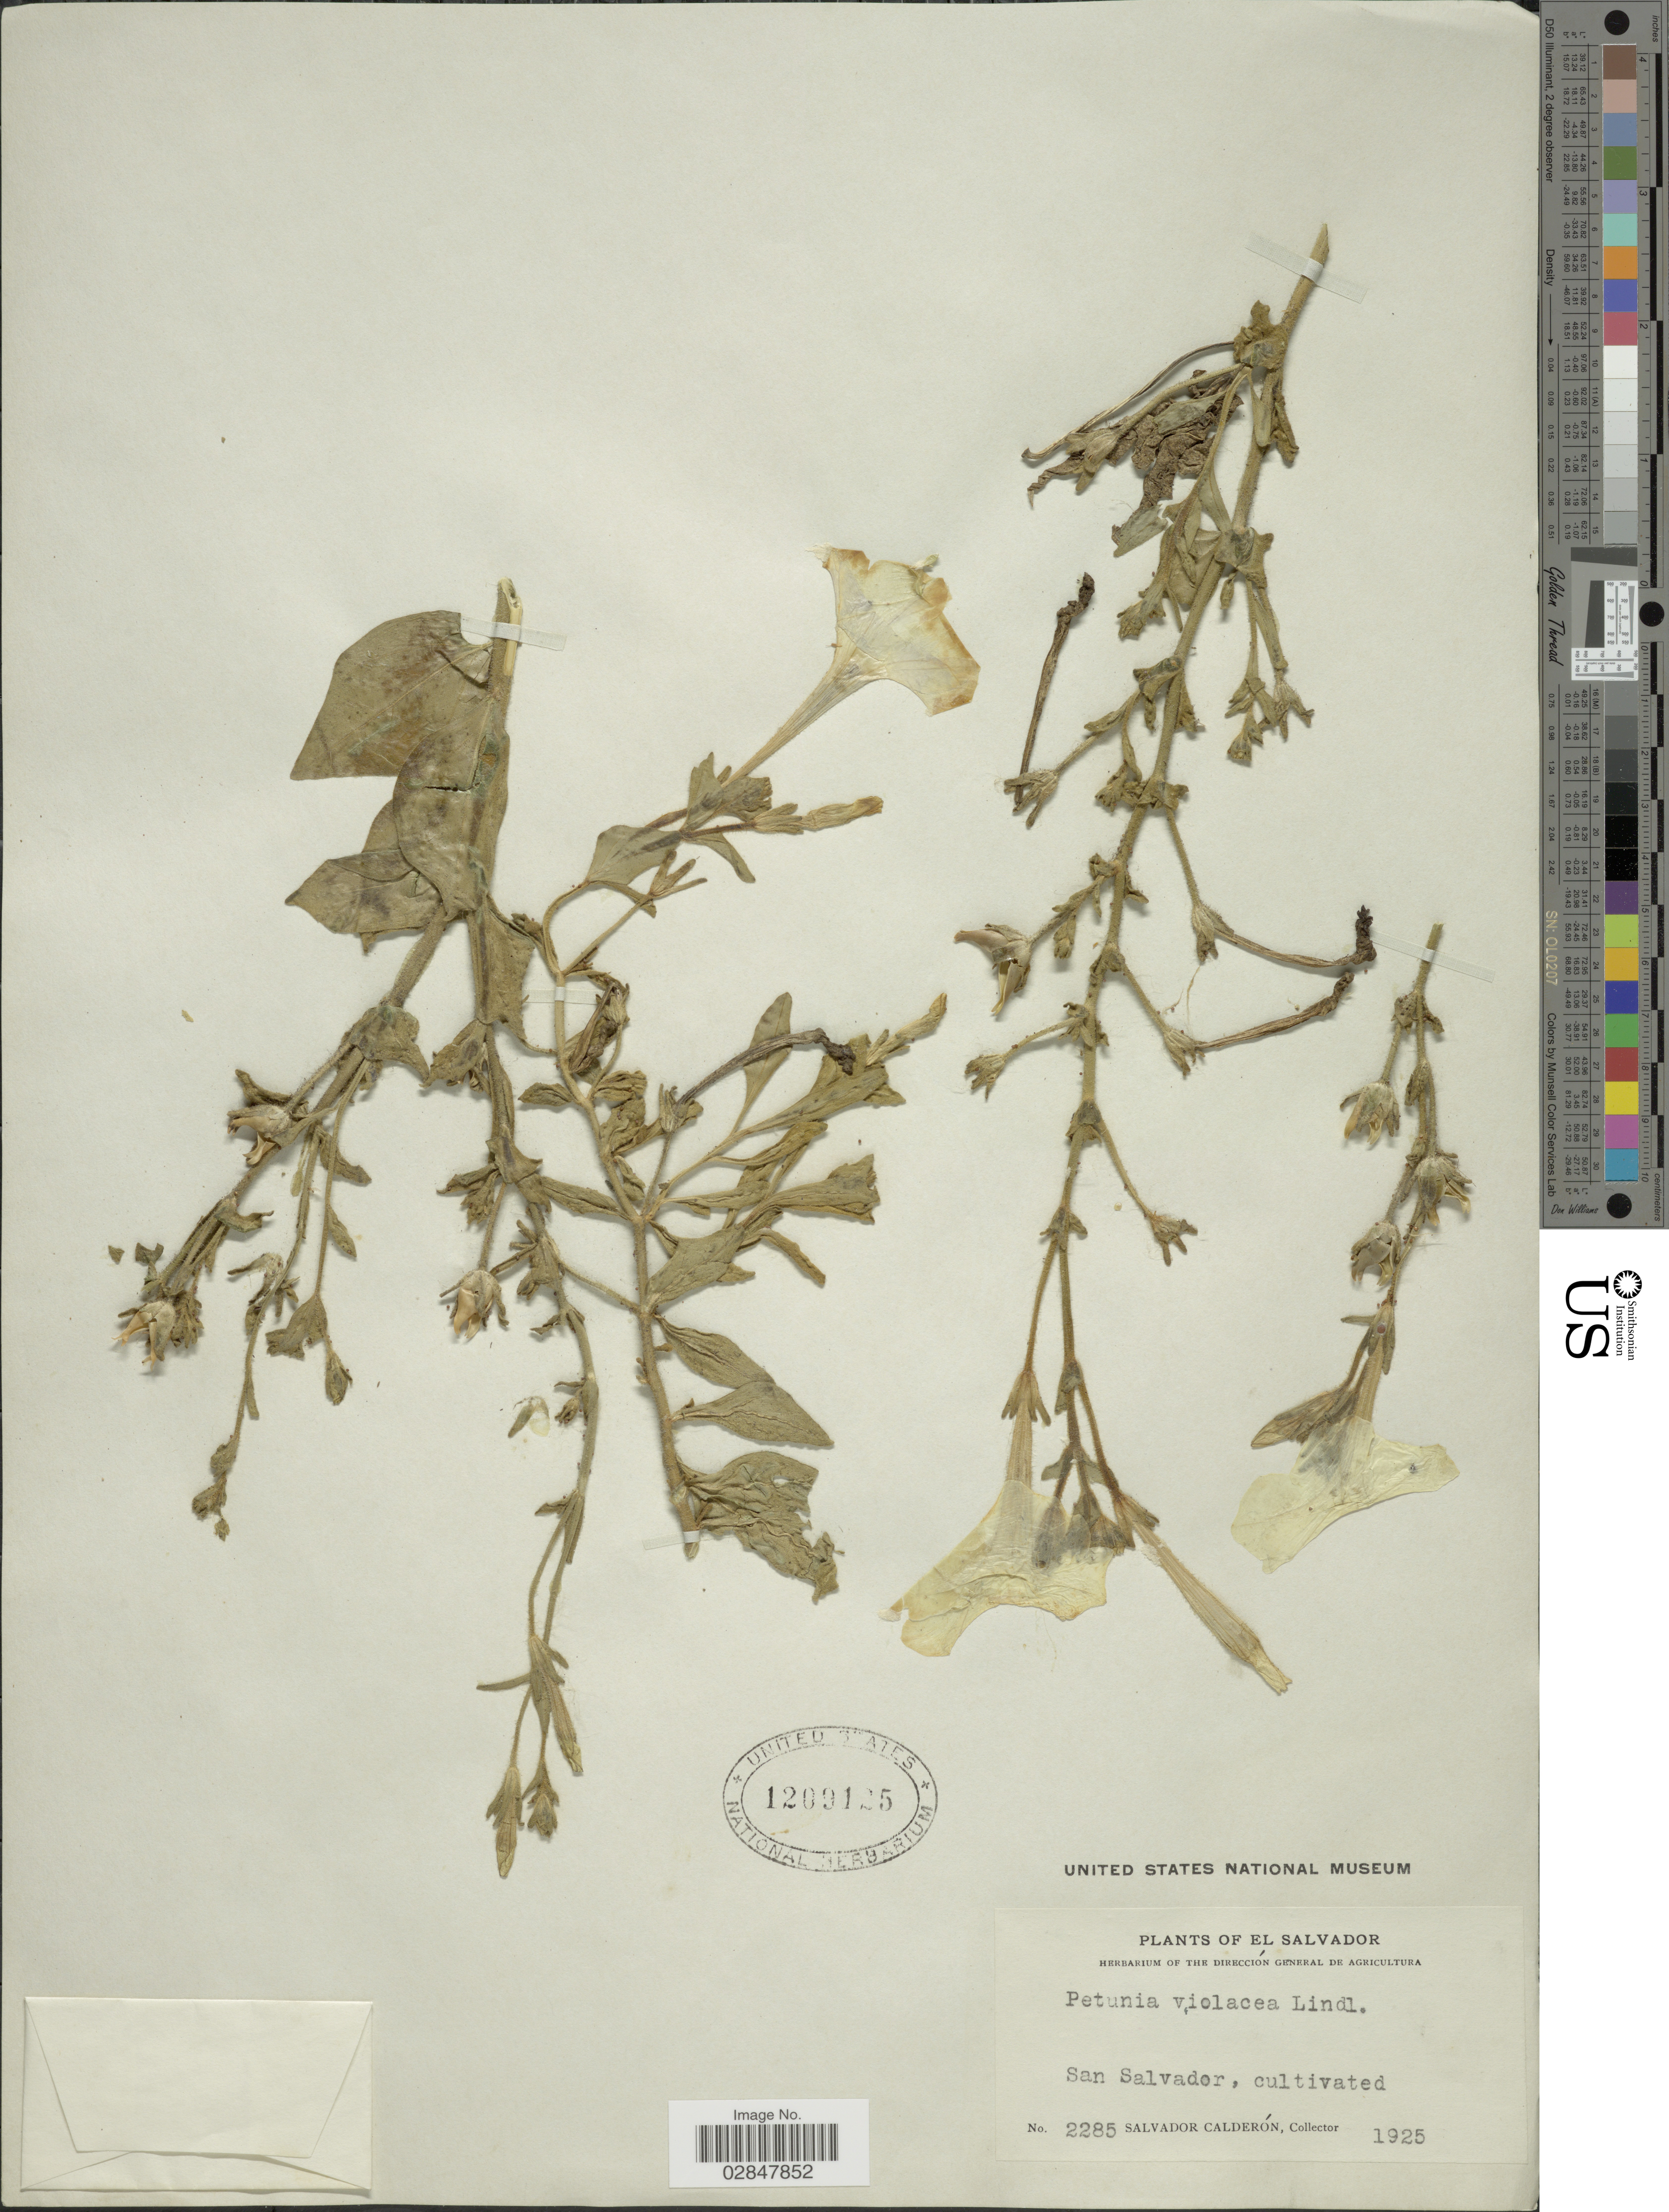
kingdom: Plantae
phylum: Tracheophyta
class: Magnoliopsida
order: Solanales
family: Solanaceae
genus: Petunia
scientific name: Petunia violacea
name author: Lindl.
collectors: S. Calderón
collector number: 2285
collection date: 1925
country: El Salvador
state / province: San Salvador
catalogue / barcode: US 1209125